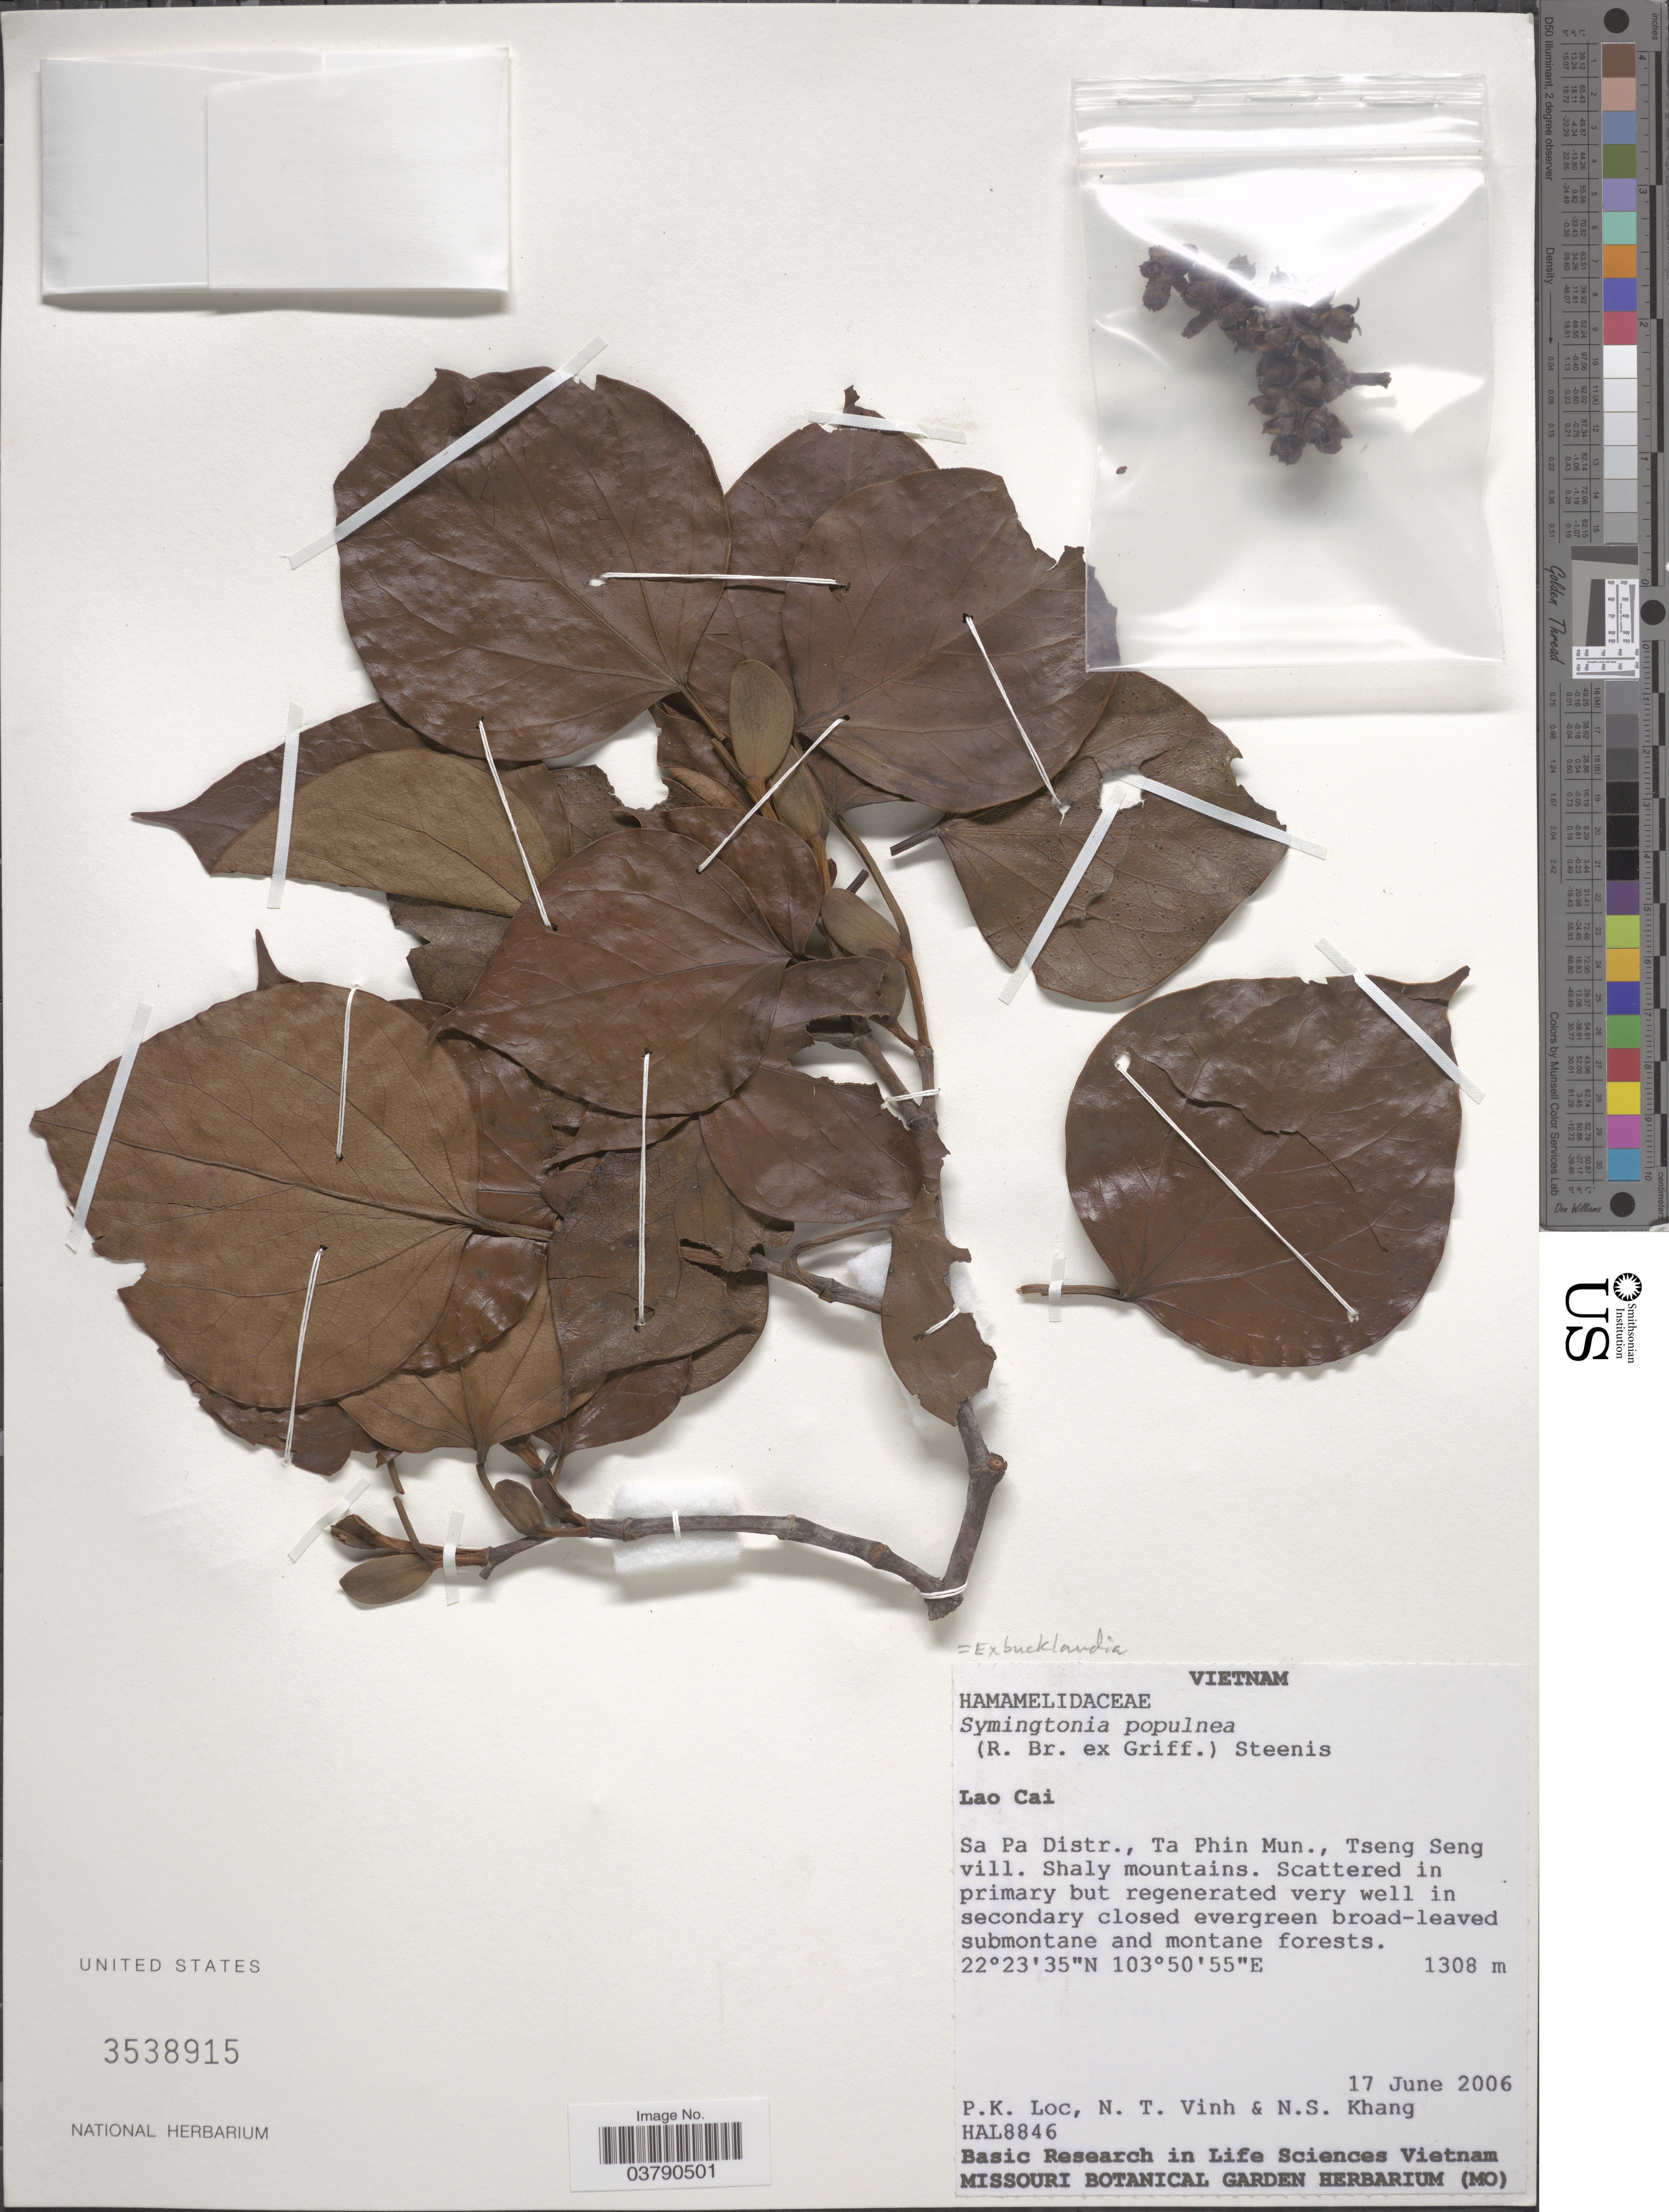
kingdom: Plantae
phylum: Tracheophyta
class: Magnoliopsida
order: Saxifragales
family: Hamamelidaceae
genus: Exbucklandia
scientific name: Exbucklandia populnea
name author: (R. Br. ex Griff.) R.W. Br.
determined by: Strong, Mark T., (BOT), Smithsonian Institution - National Museum of Natural History (UNITED STATES)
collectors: P. K. Lôc, N. Vinh & N. Khang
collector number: HAL8846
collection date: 2006-06-17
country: Vietnam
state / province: Lao Cai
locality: Sa Pa Distr., Ta Phin Mun., Tseng Seng vill. Shaly mountains.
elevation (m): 1308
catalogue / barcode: US 3538915